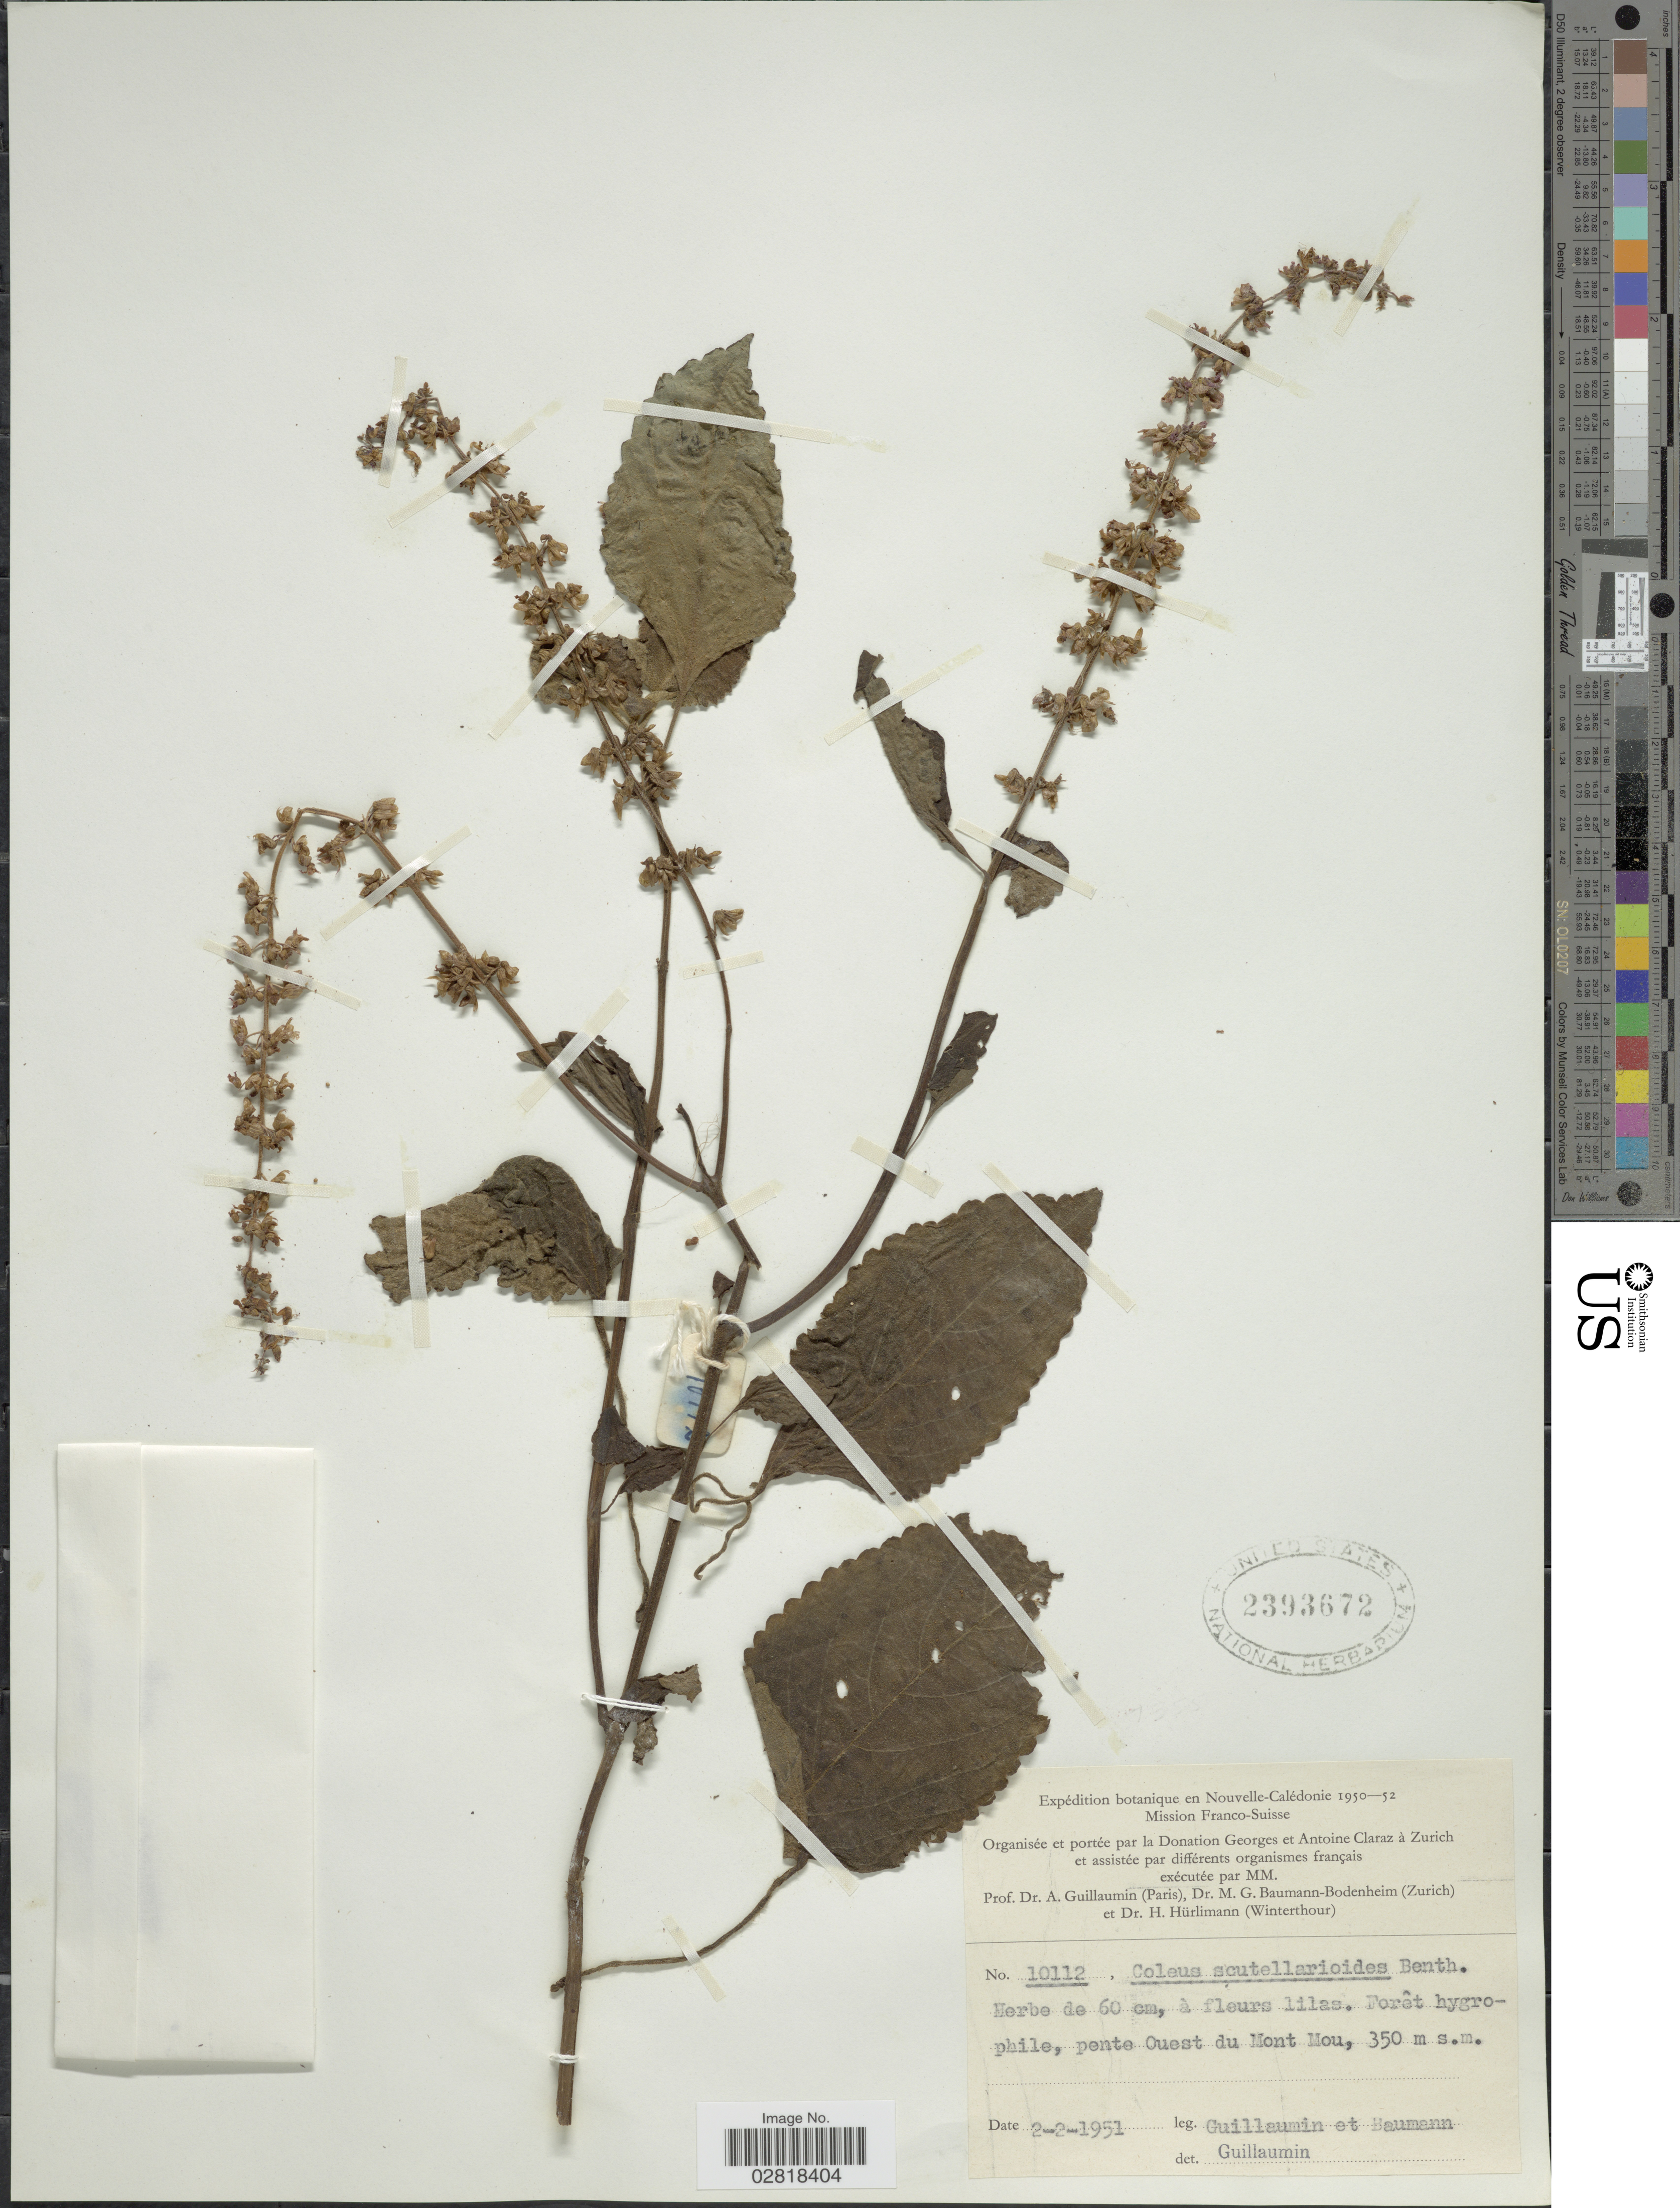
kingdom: Plantae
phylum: Tracheophyta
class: Magnoliopsida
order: Lamiales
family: Lamiaceae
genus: Coleus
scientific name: Coleus scutellarioides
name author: (L.) Benth.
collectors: A. Guillaumin, M. G. Baumann-Bodenheim & H. Hürlimann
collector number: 10112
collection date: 1951-02-02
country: New Caledonia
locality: Pente Ouest du Mont Mou.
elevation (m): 350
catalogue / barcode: US 2393672